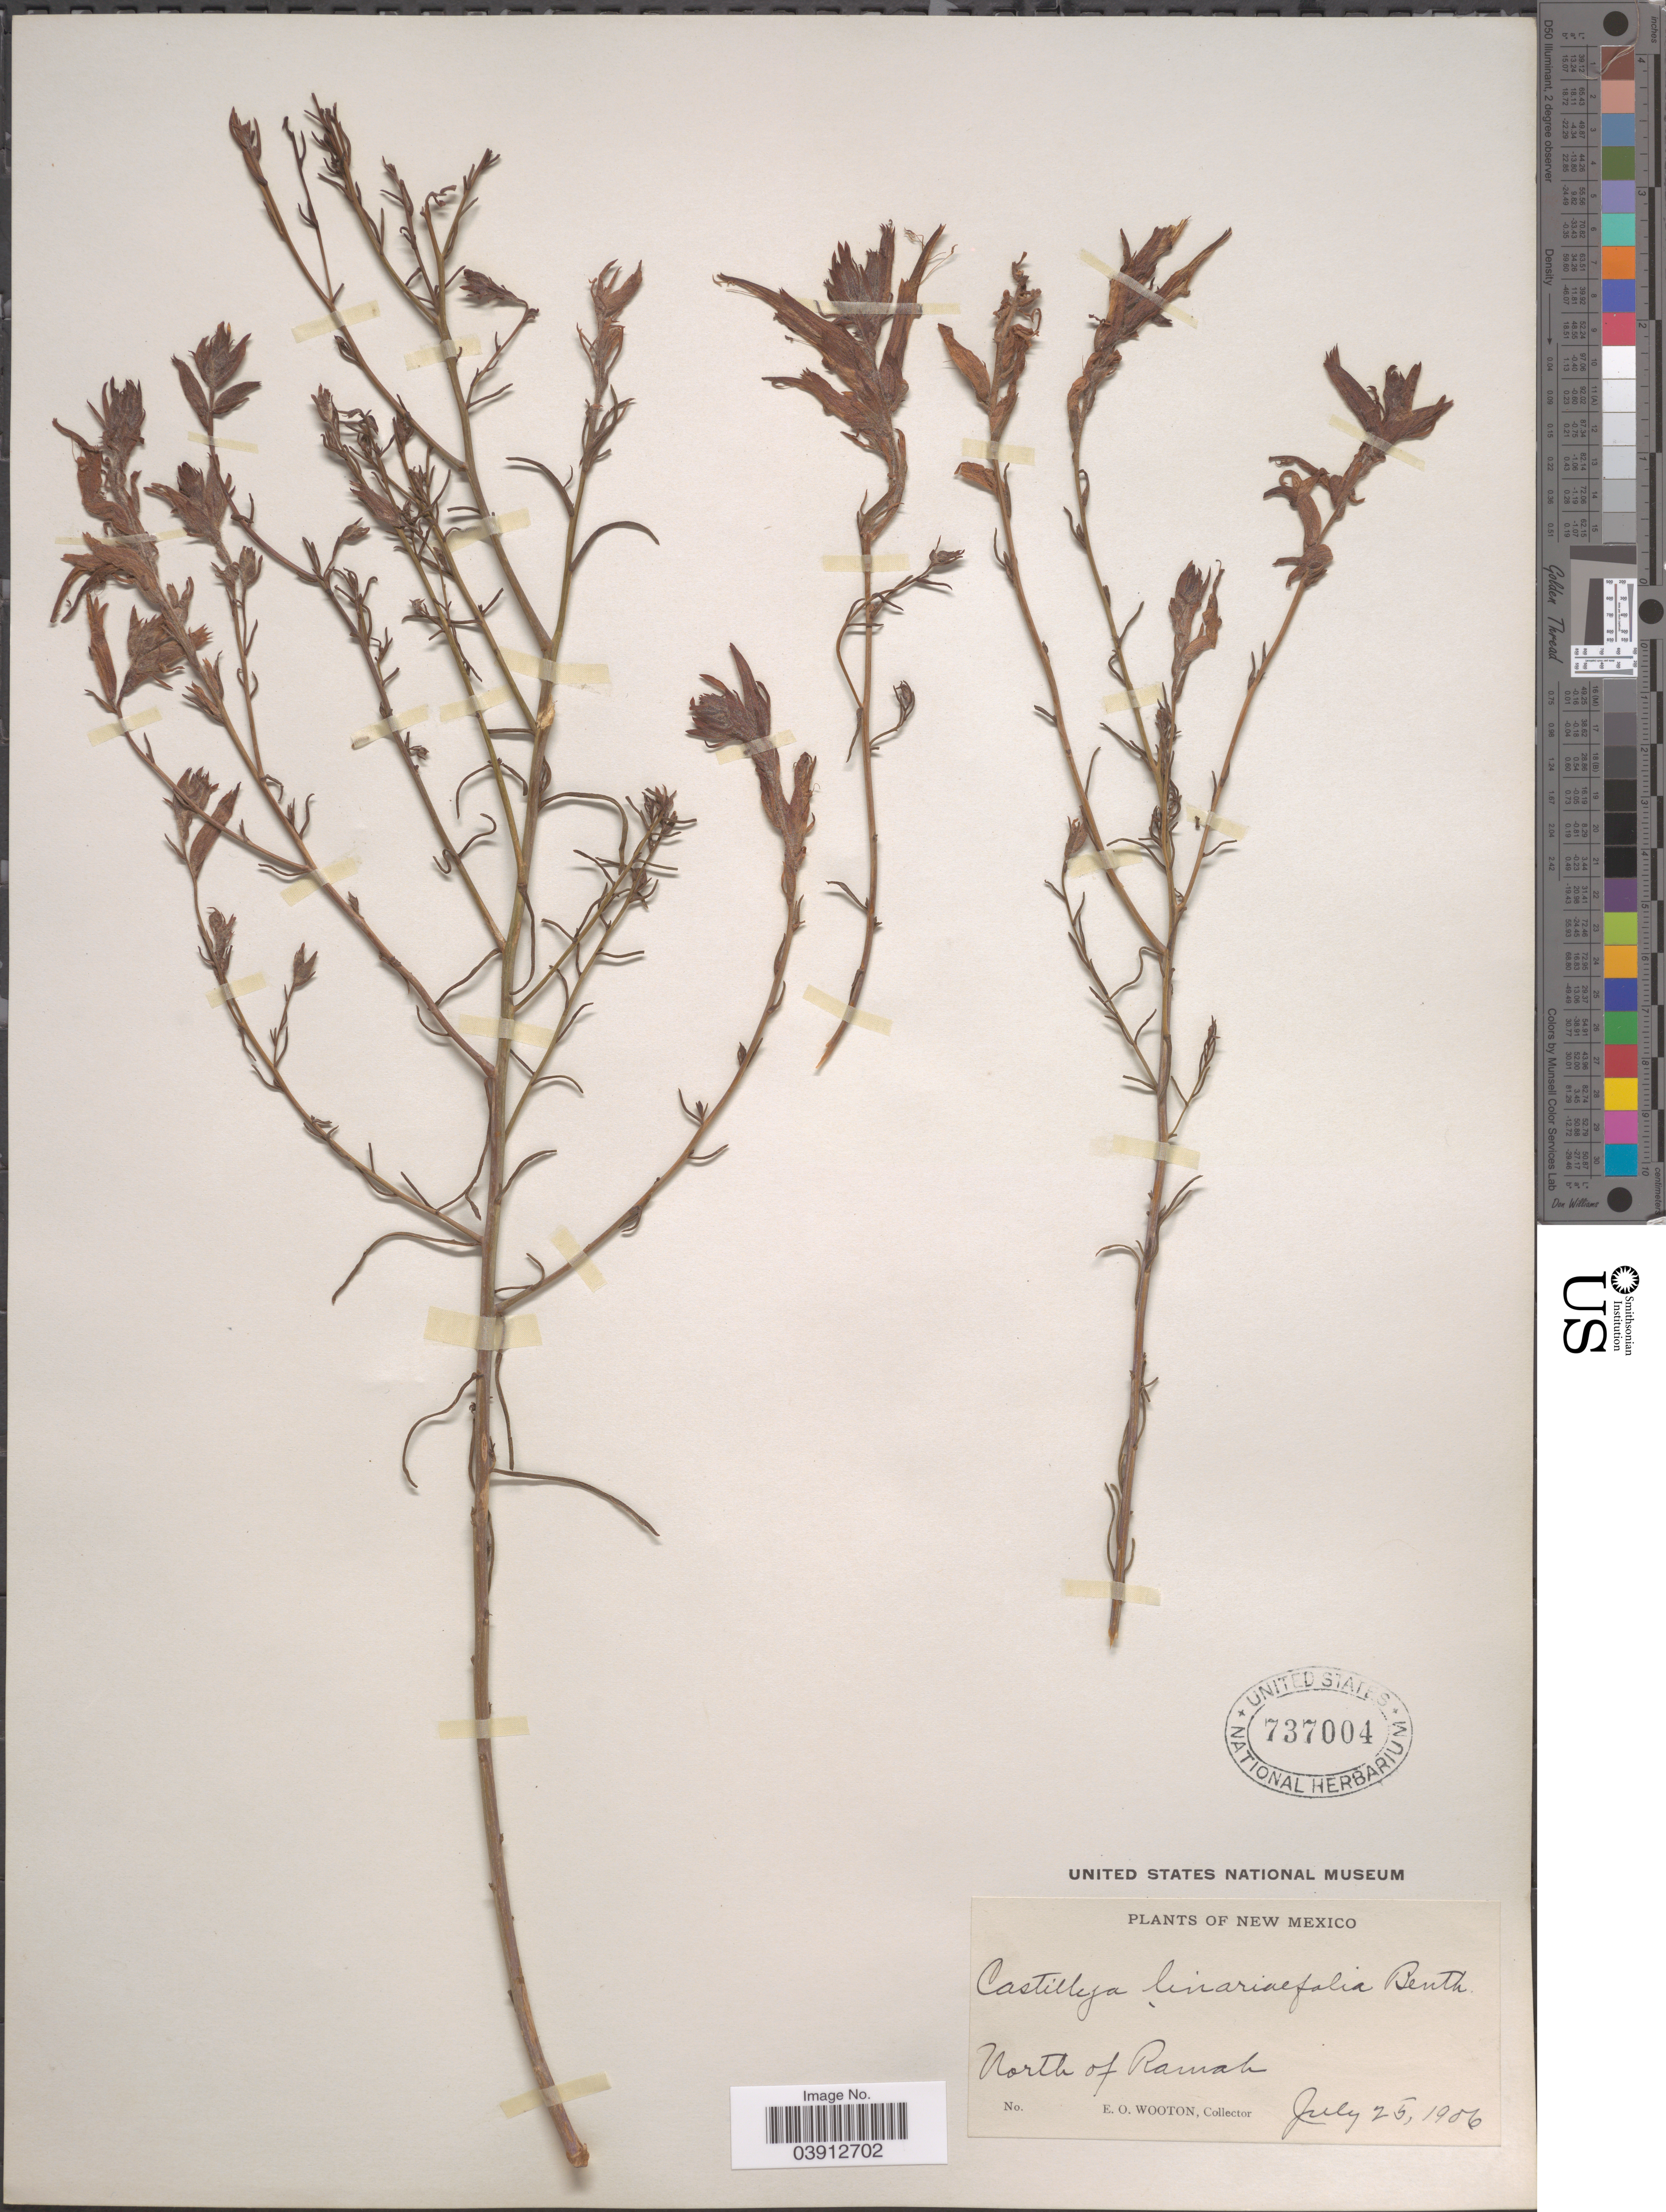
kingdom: Plantae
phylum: Tracheophyta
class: Magnoliopsida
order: Lamiales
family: Orobanchaceae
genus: Castilleja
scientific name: Castilleja linariifolia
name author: Benth.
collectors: E. O. Wooton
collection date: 1906-07-25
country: United States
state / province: New Mexico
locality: North of Ramah.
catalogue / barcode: US 737004